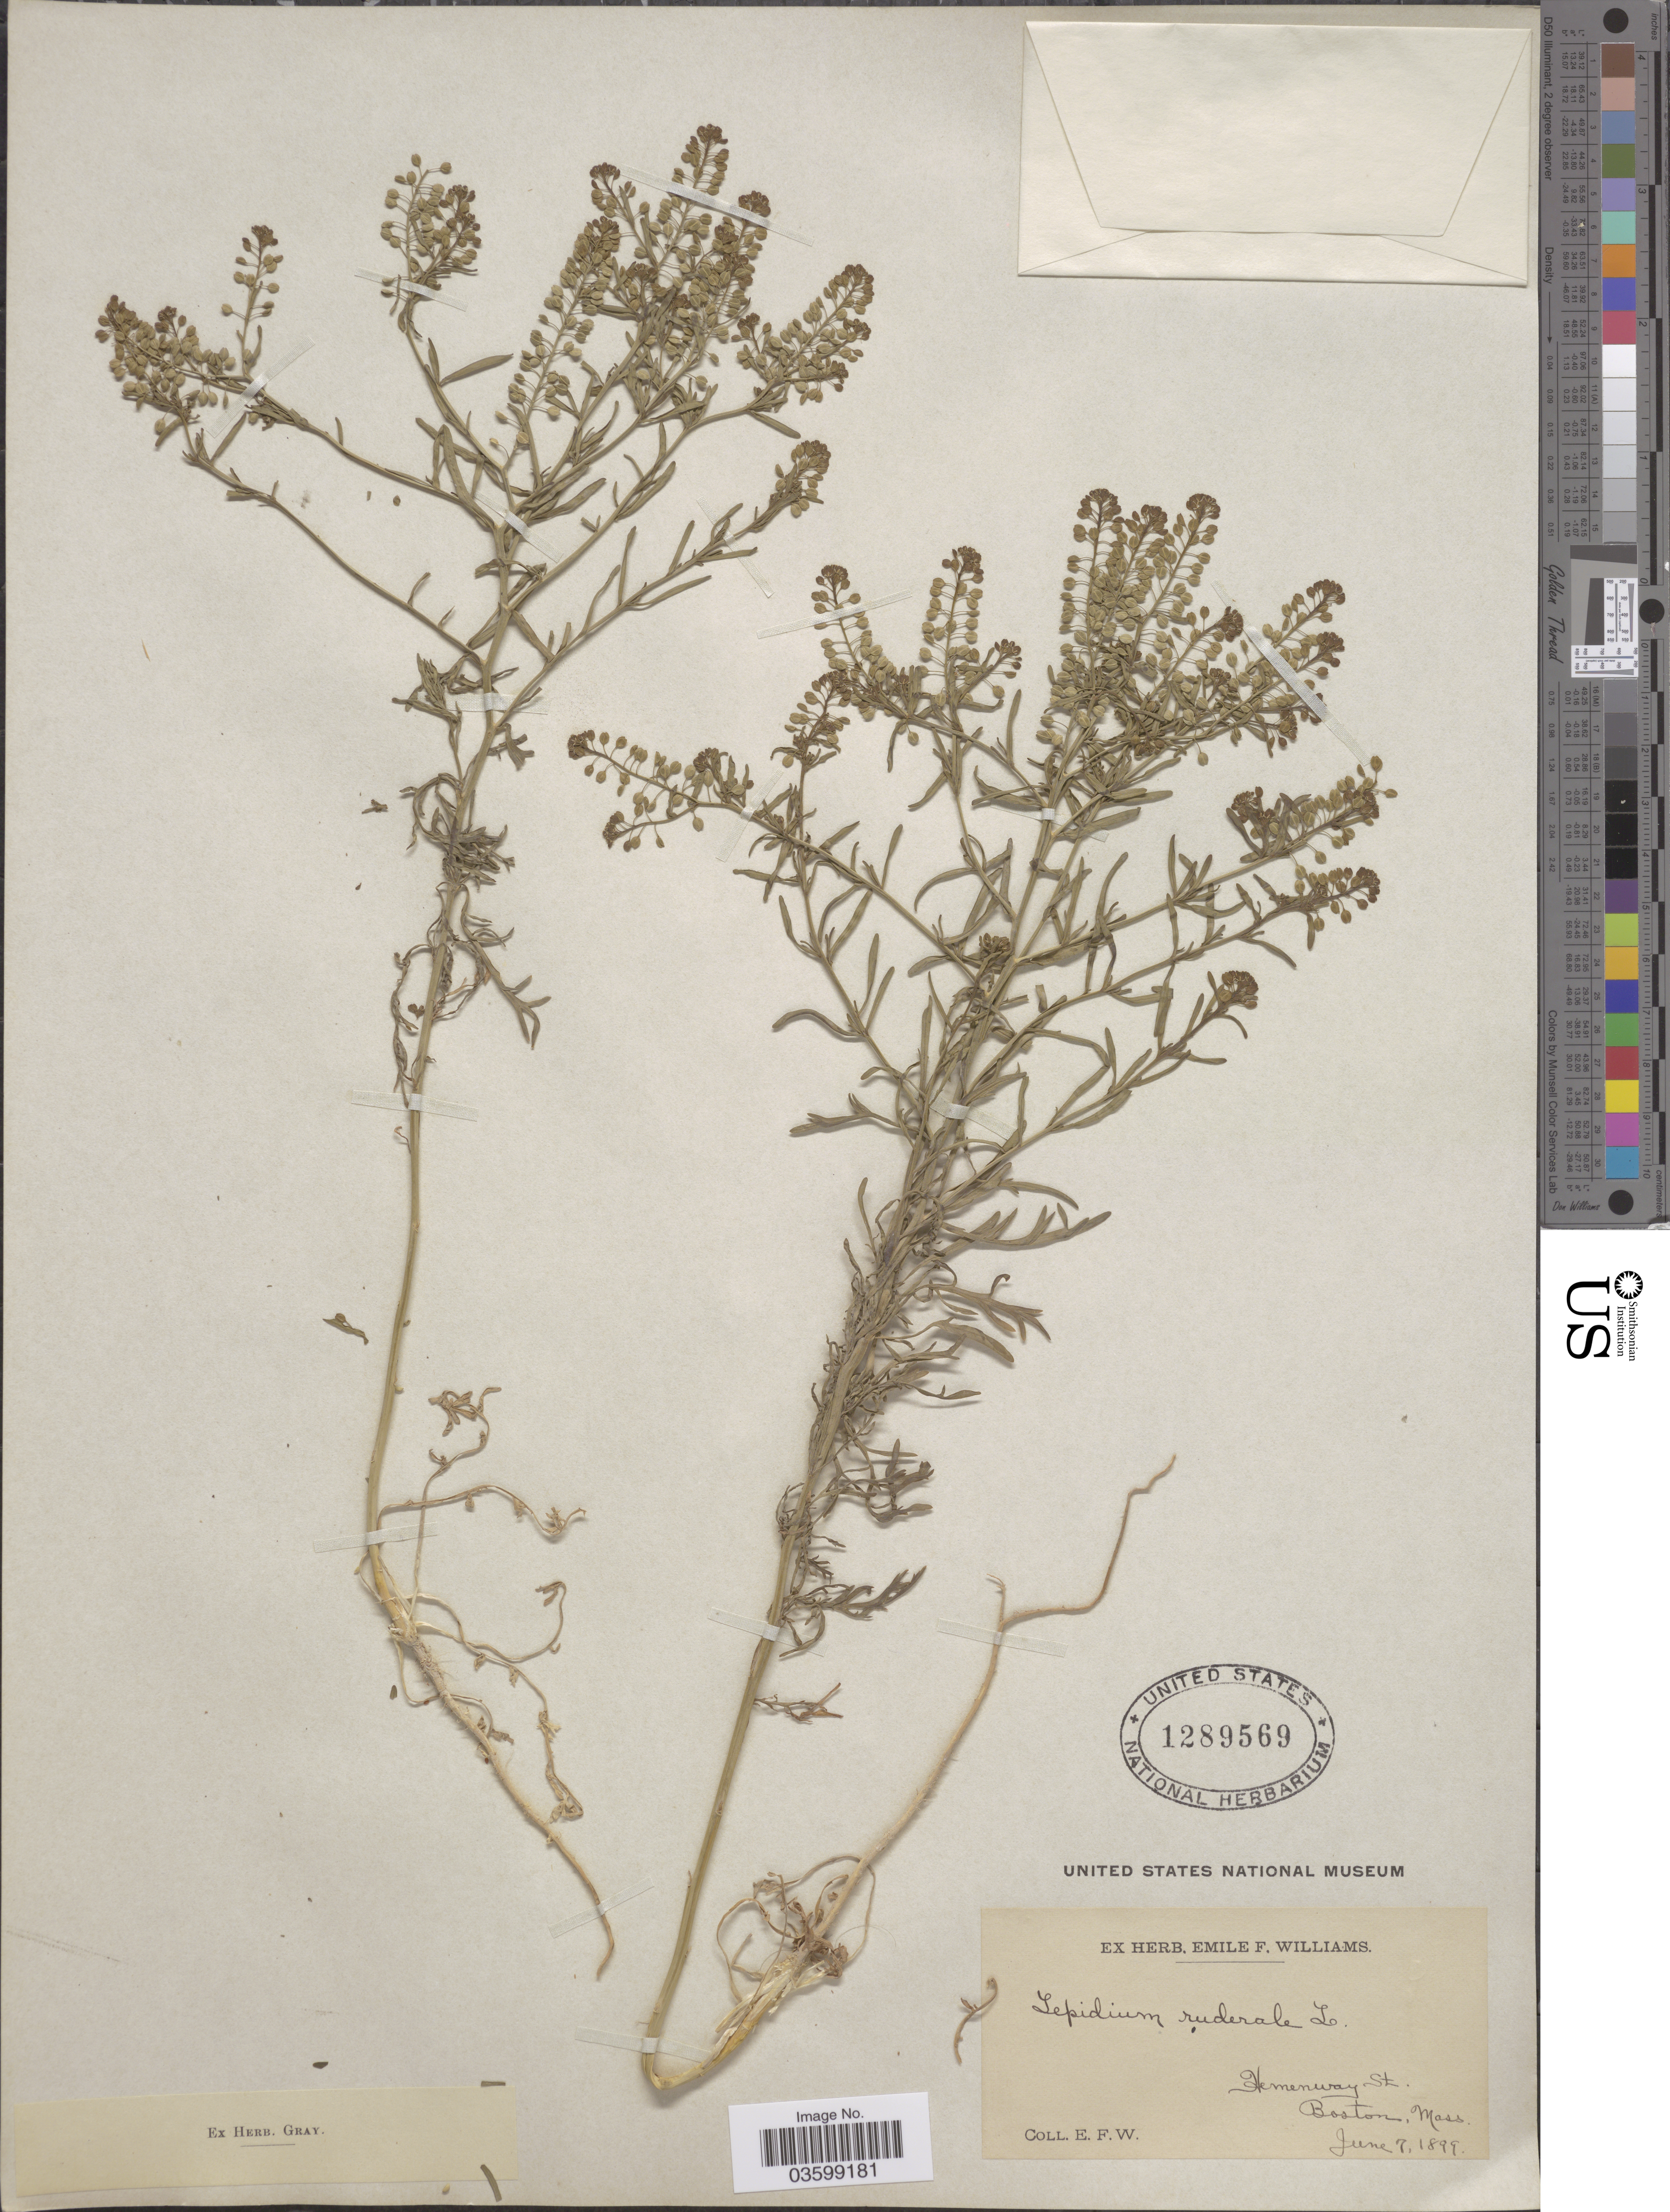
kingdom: Plantae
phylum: Tracheophyta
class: Magnoliopsida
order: Brassicales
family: Brassicaceae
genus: Lepidium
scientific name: Lepidium ruderale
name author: Burm. f.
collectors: E. F. Williams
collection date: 1899-06-07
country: United States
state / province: Massachusetts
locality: Hemenway St. Boston.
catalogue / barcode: US 1289569